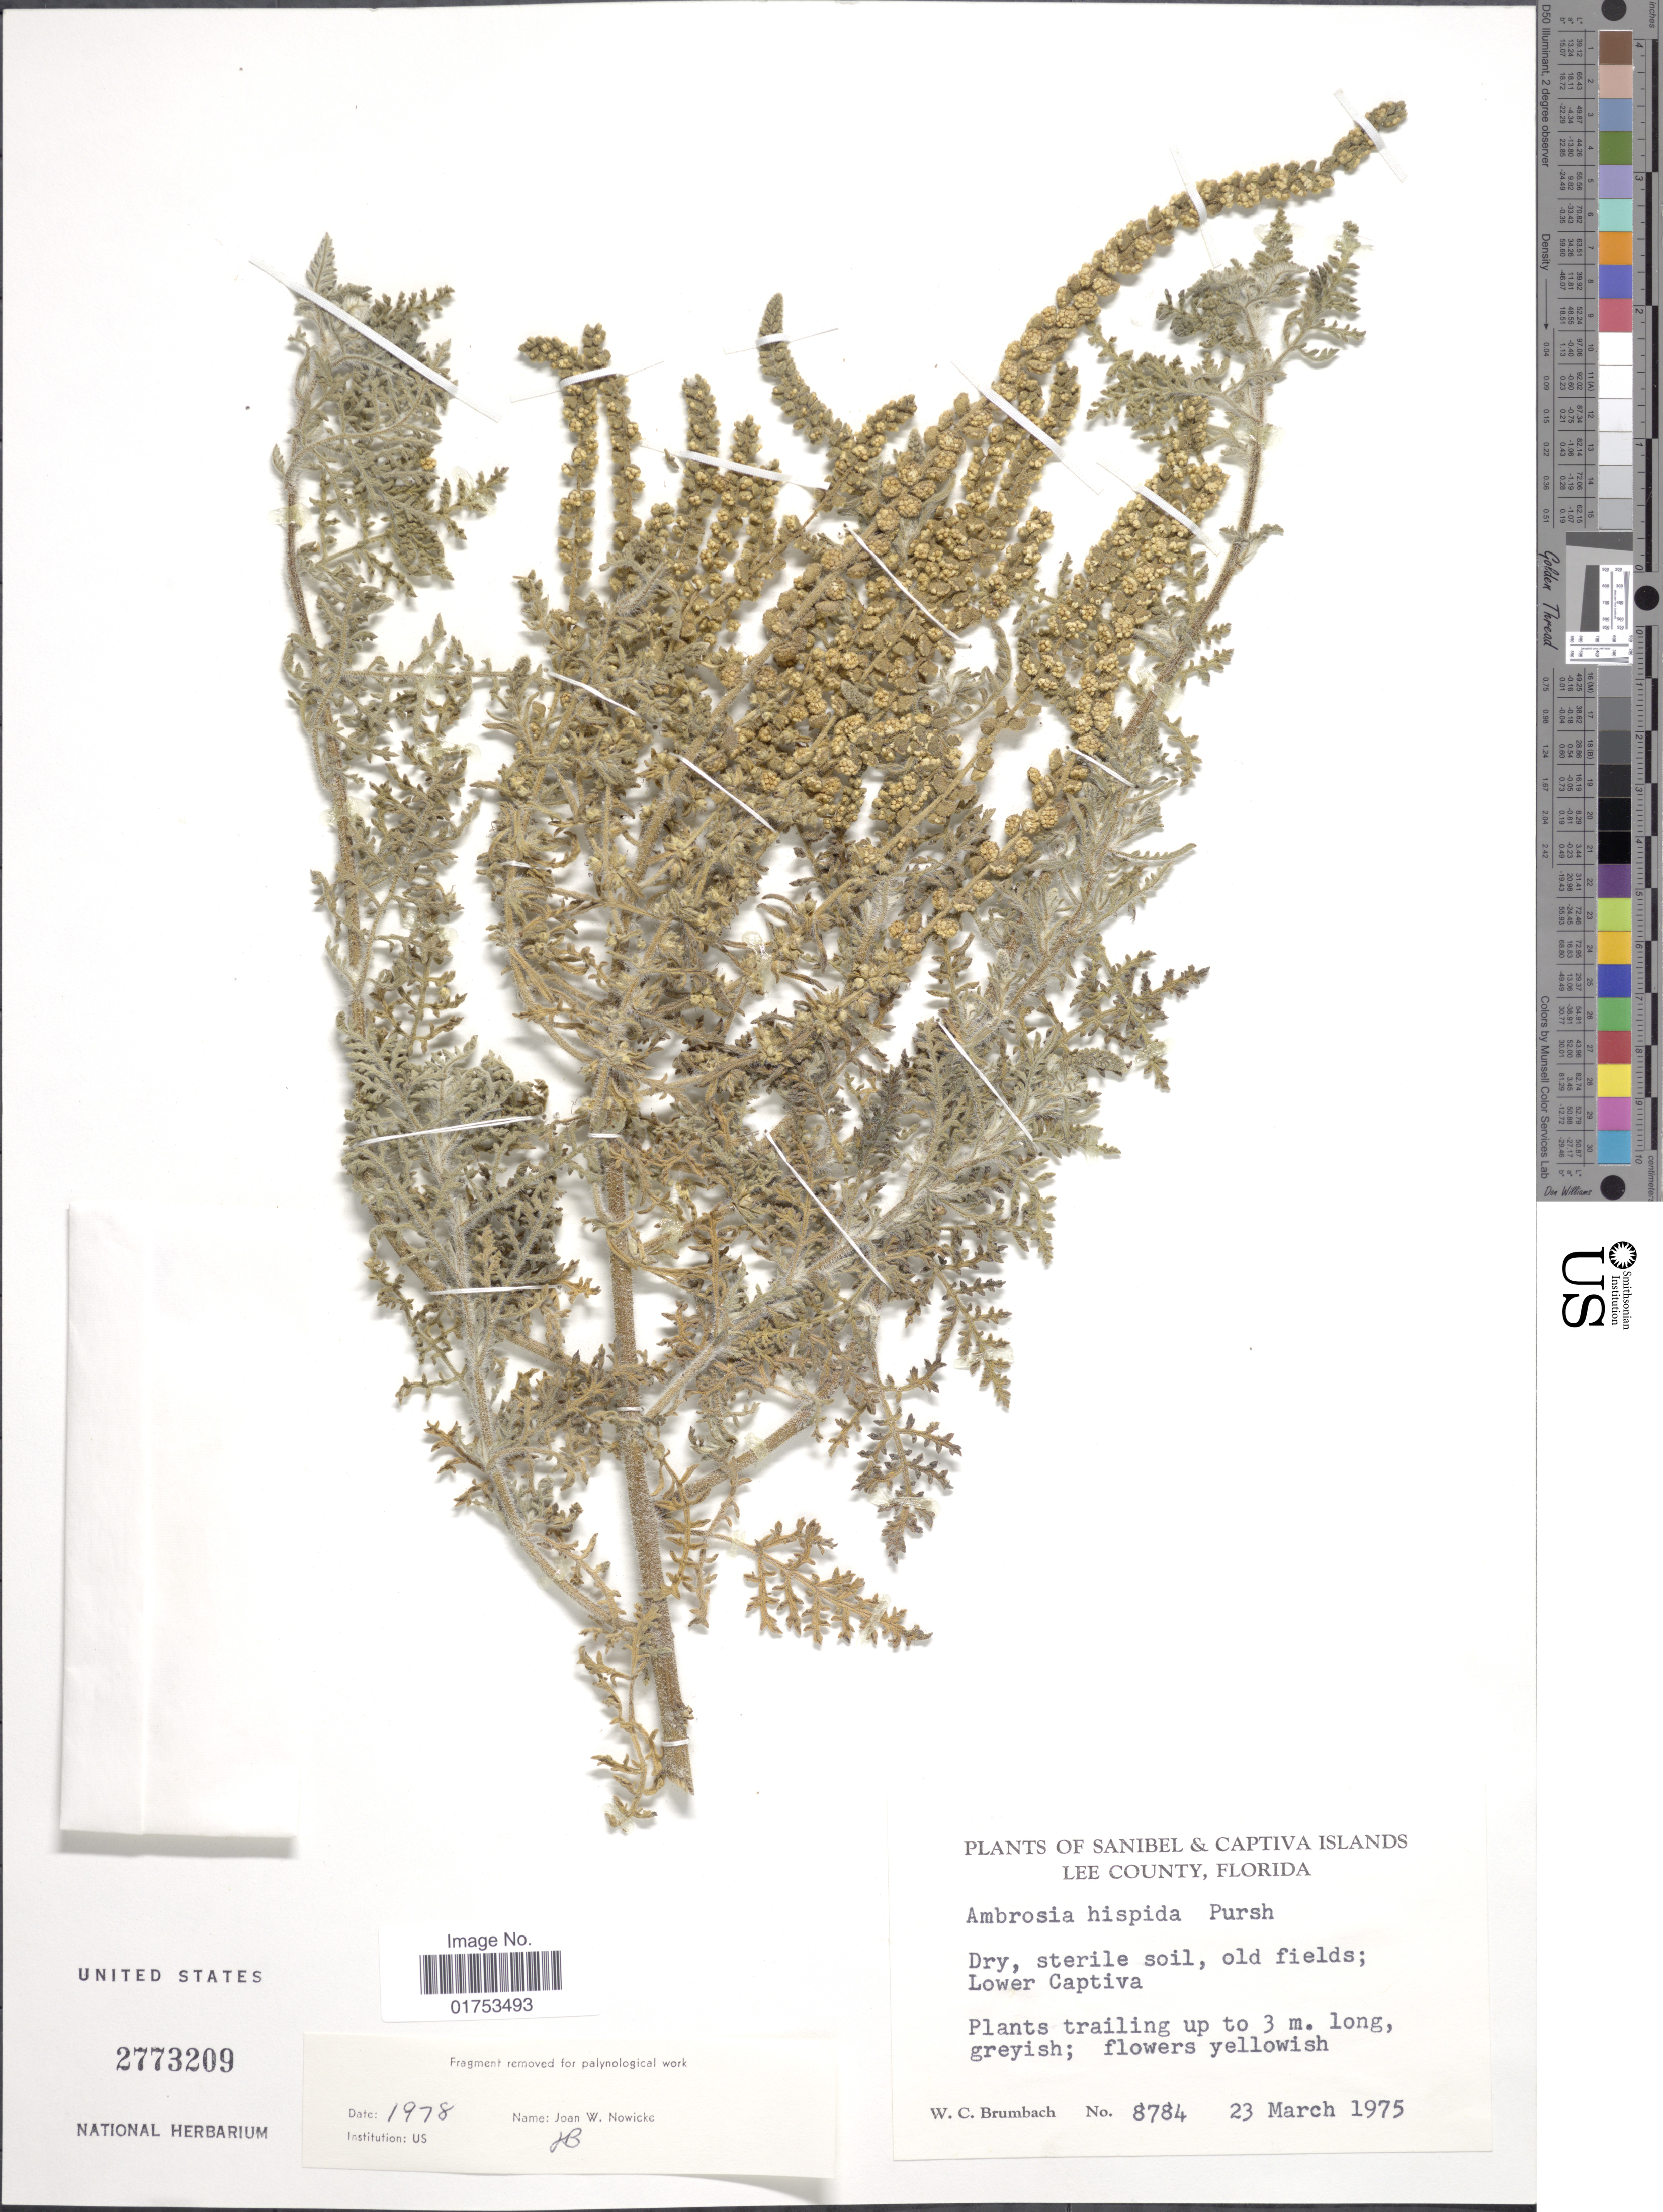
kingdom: Plantae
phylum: Tracheophyta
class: Magnoliopsida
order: Asterales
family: Asteraceae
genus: Ambrosia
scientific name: Ambrosia hispida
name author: Pursh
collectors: W. C. Brumbach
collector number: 8784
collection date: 1975-03-23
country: United States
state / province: Florida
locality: Sanibel & Captiva Islands, Lee County, Lower Captiva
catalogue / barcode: US 2773209